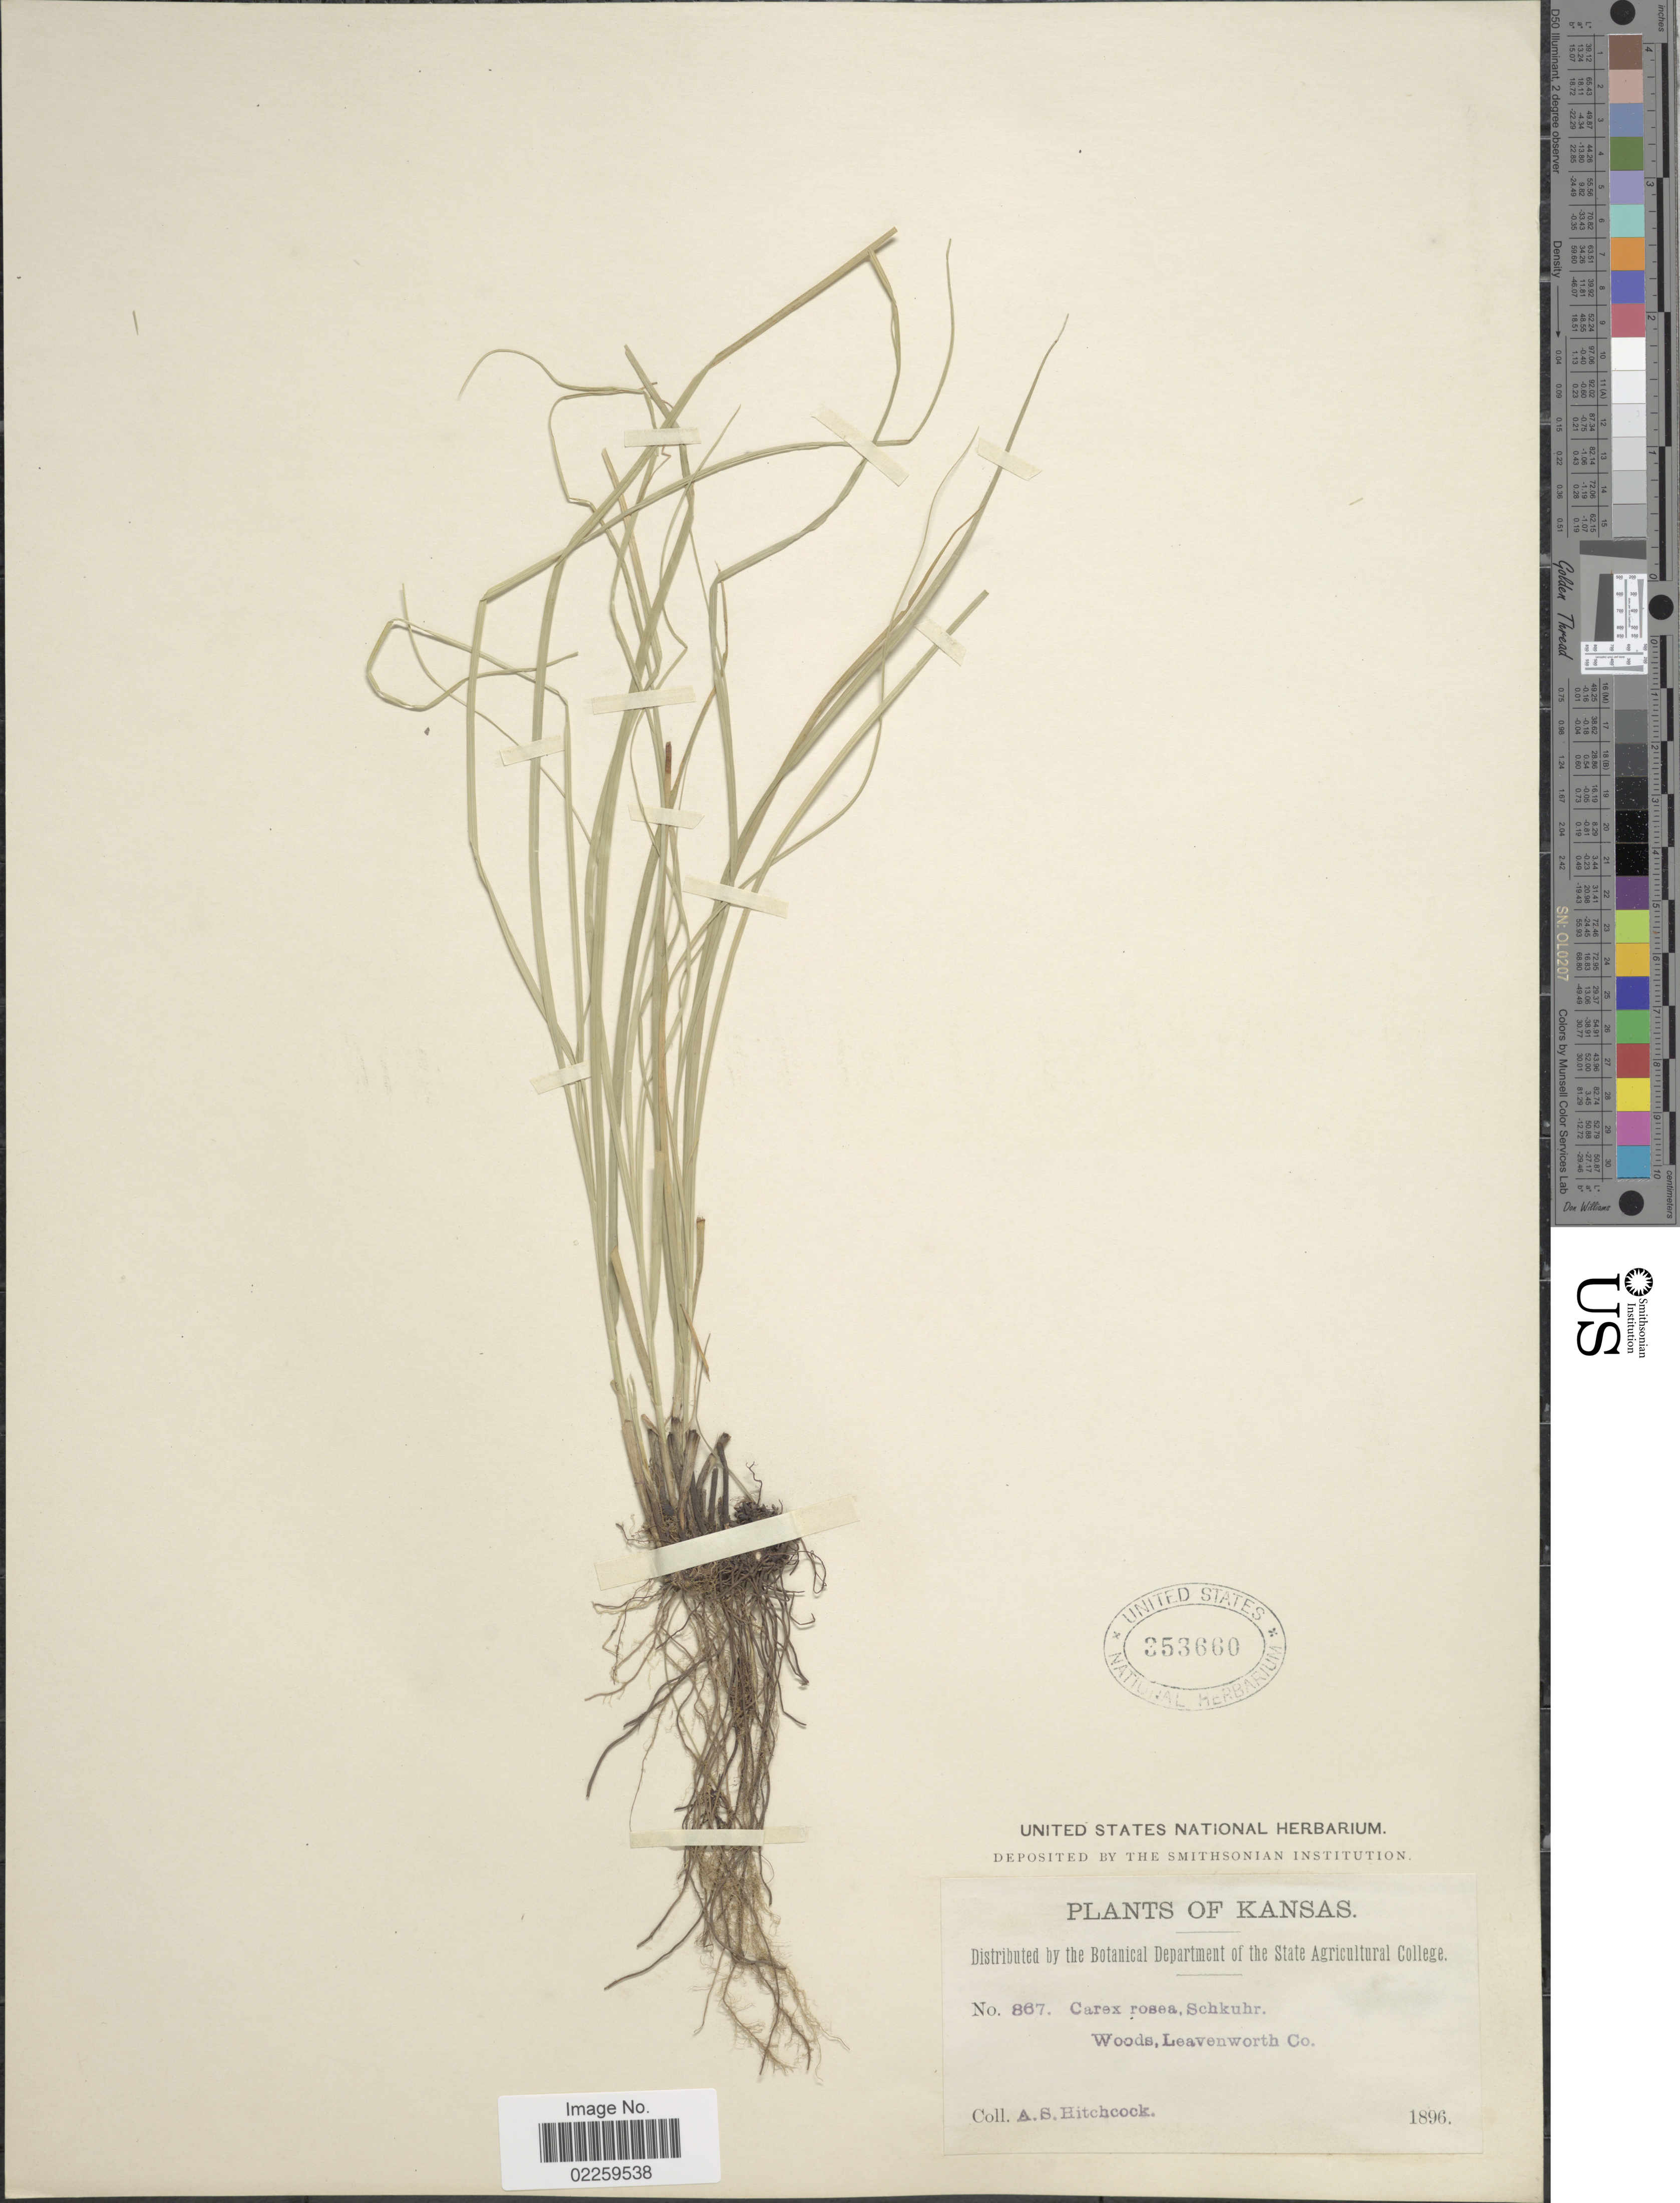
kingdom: Plantae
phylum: Tracheophyta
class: Liliopsida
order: Poales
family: Cyperaceae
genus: Carex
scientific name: Carex rosea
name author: Willd.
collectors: A. S. Hitchcock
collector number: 867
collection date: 1896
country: United States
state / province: Kansas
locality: Kansas, Woods, Leavenworth Co.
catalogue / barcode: US 353660